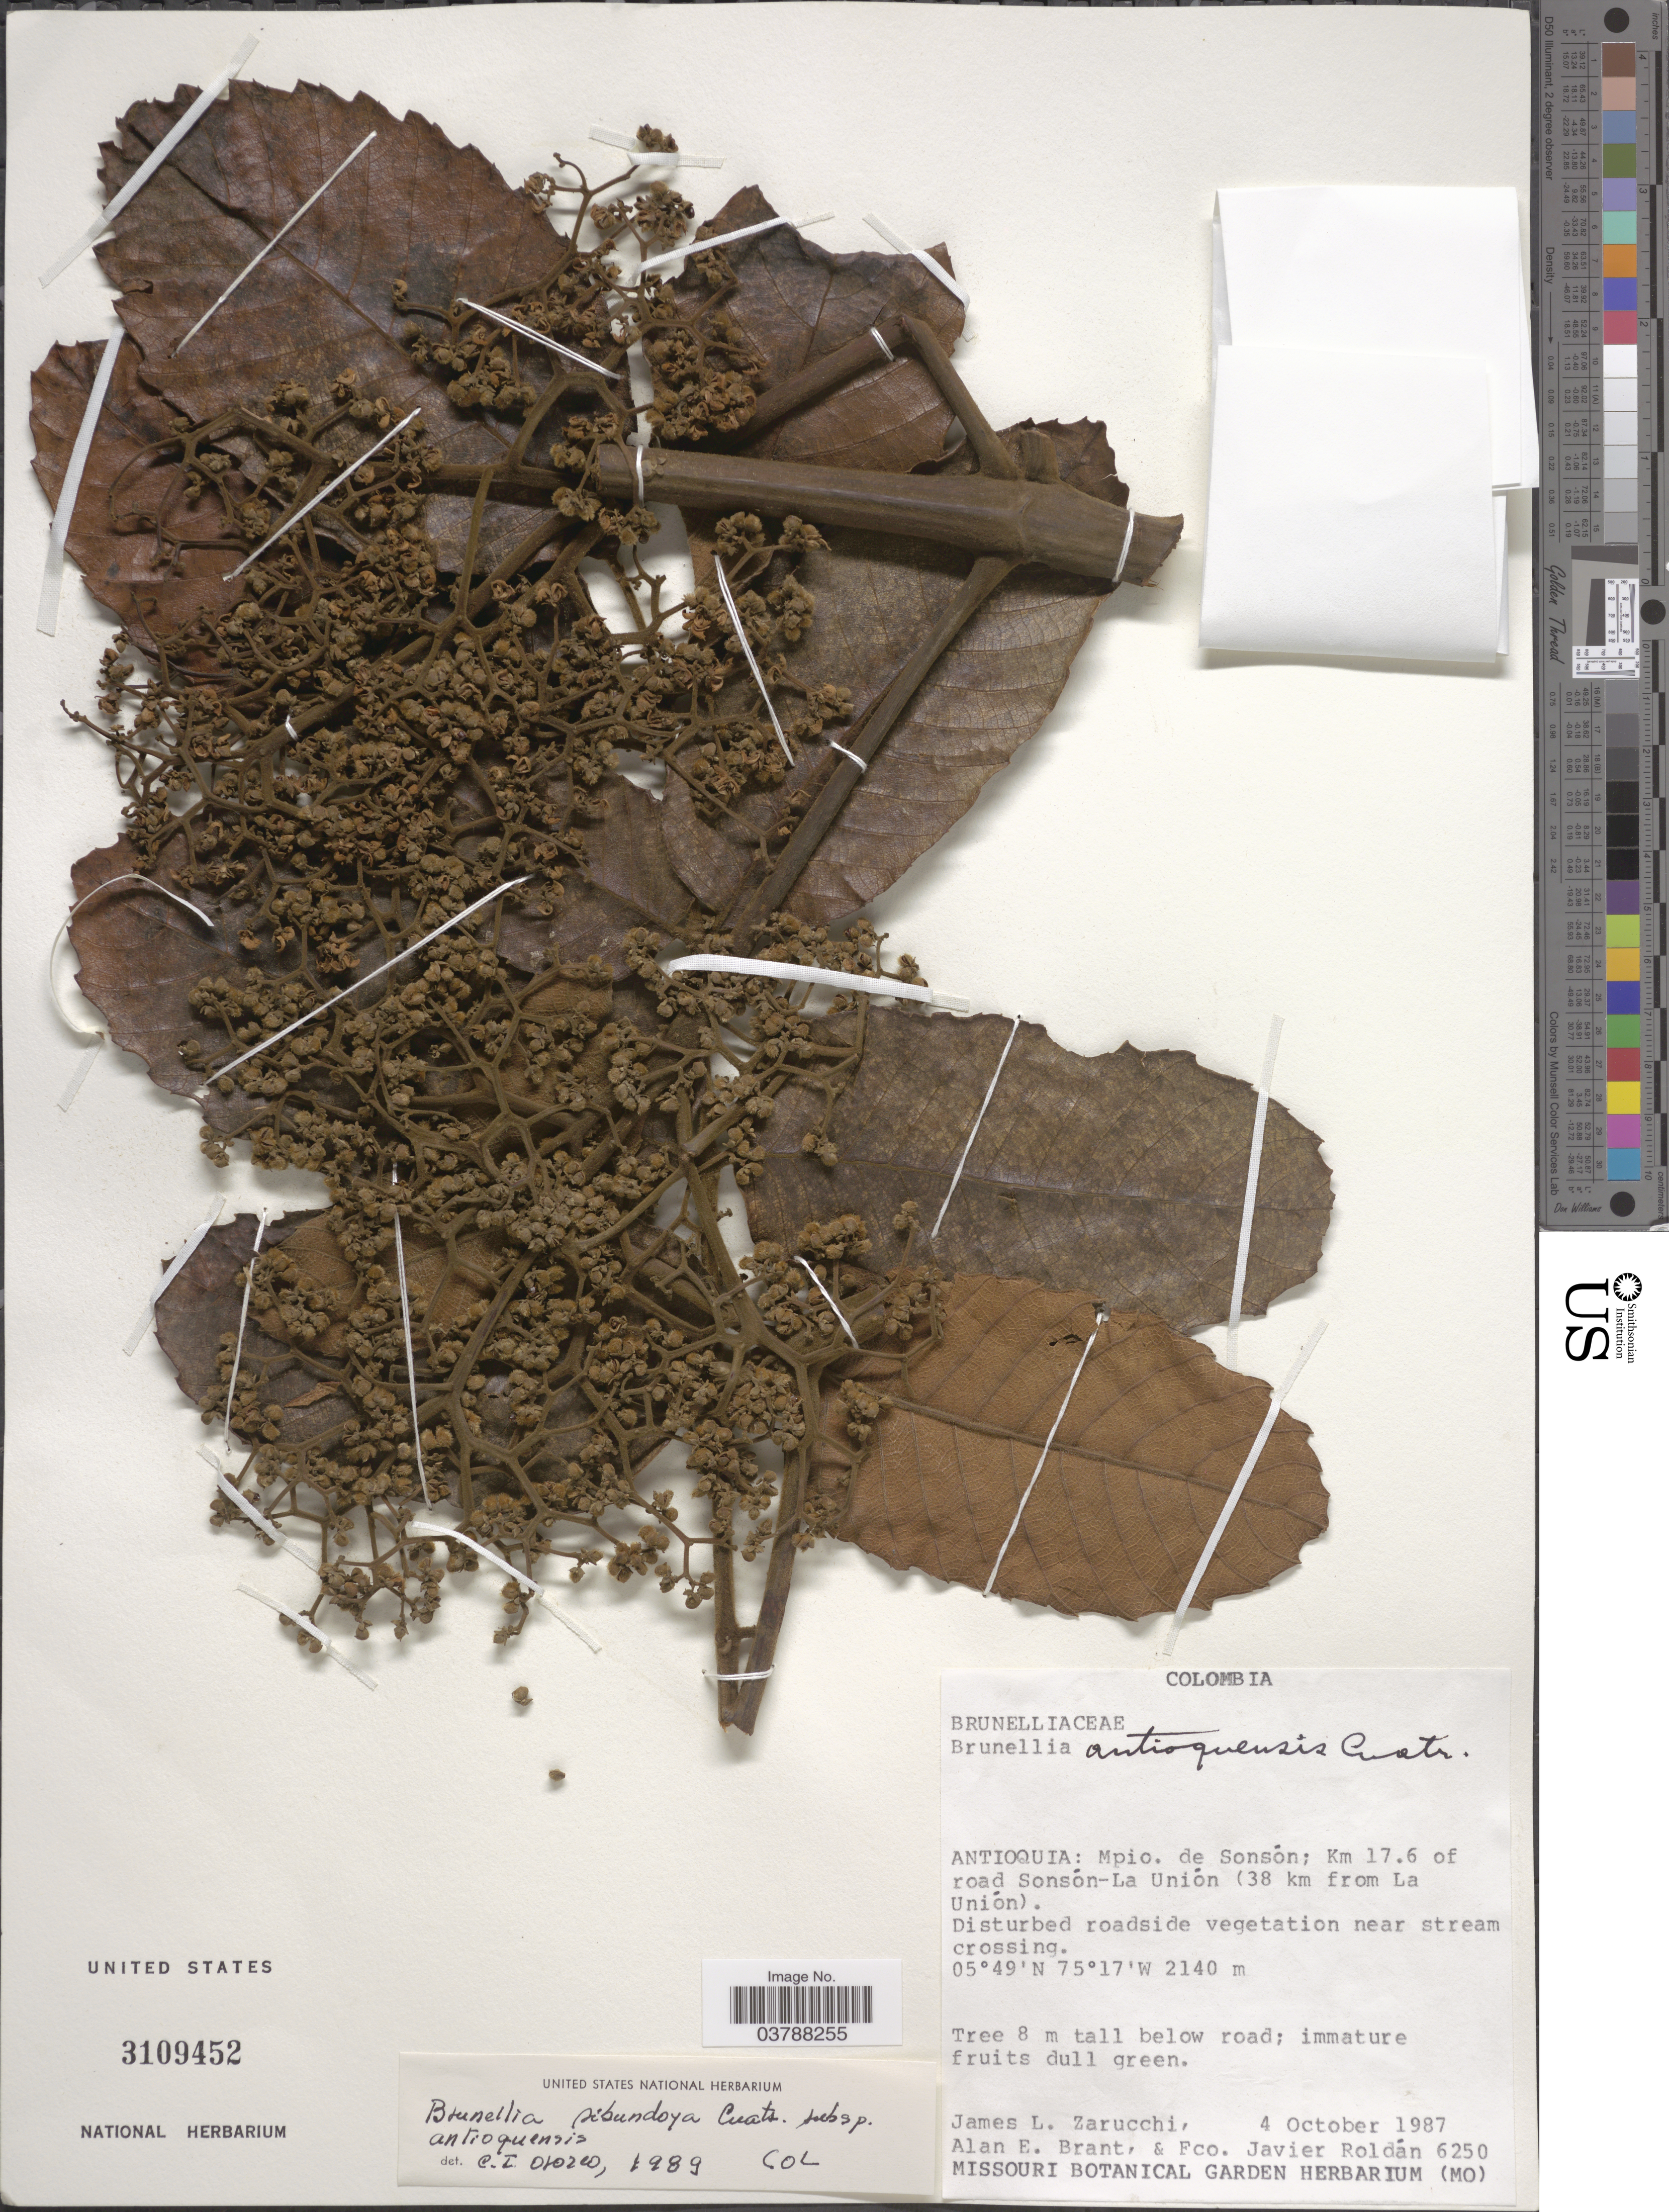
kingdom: Plantae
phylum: Tracheophyta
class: Magnoliopsida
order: Oxalidales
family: Brunelliaceae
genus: Brunellia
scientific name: Brunellia antioquensis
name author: (Cuatrec.) Cuatrec.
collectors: J. L. Zarucchi, A. Brant & F. J. Roldán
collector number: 6250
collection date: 1987-10-04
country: Colombia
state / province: Antioquia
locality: Mpio. de Sonsón; Km 17.6 of road Sonsón-La Unión (38 km from La Unión).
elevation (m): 2140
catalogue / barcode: US 3109452